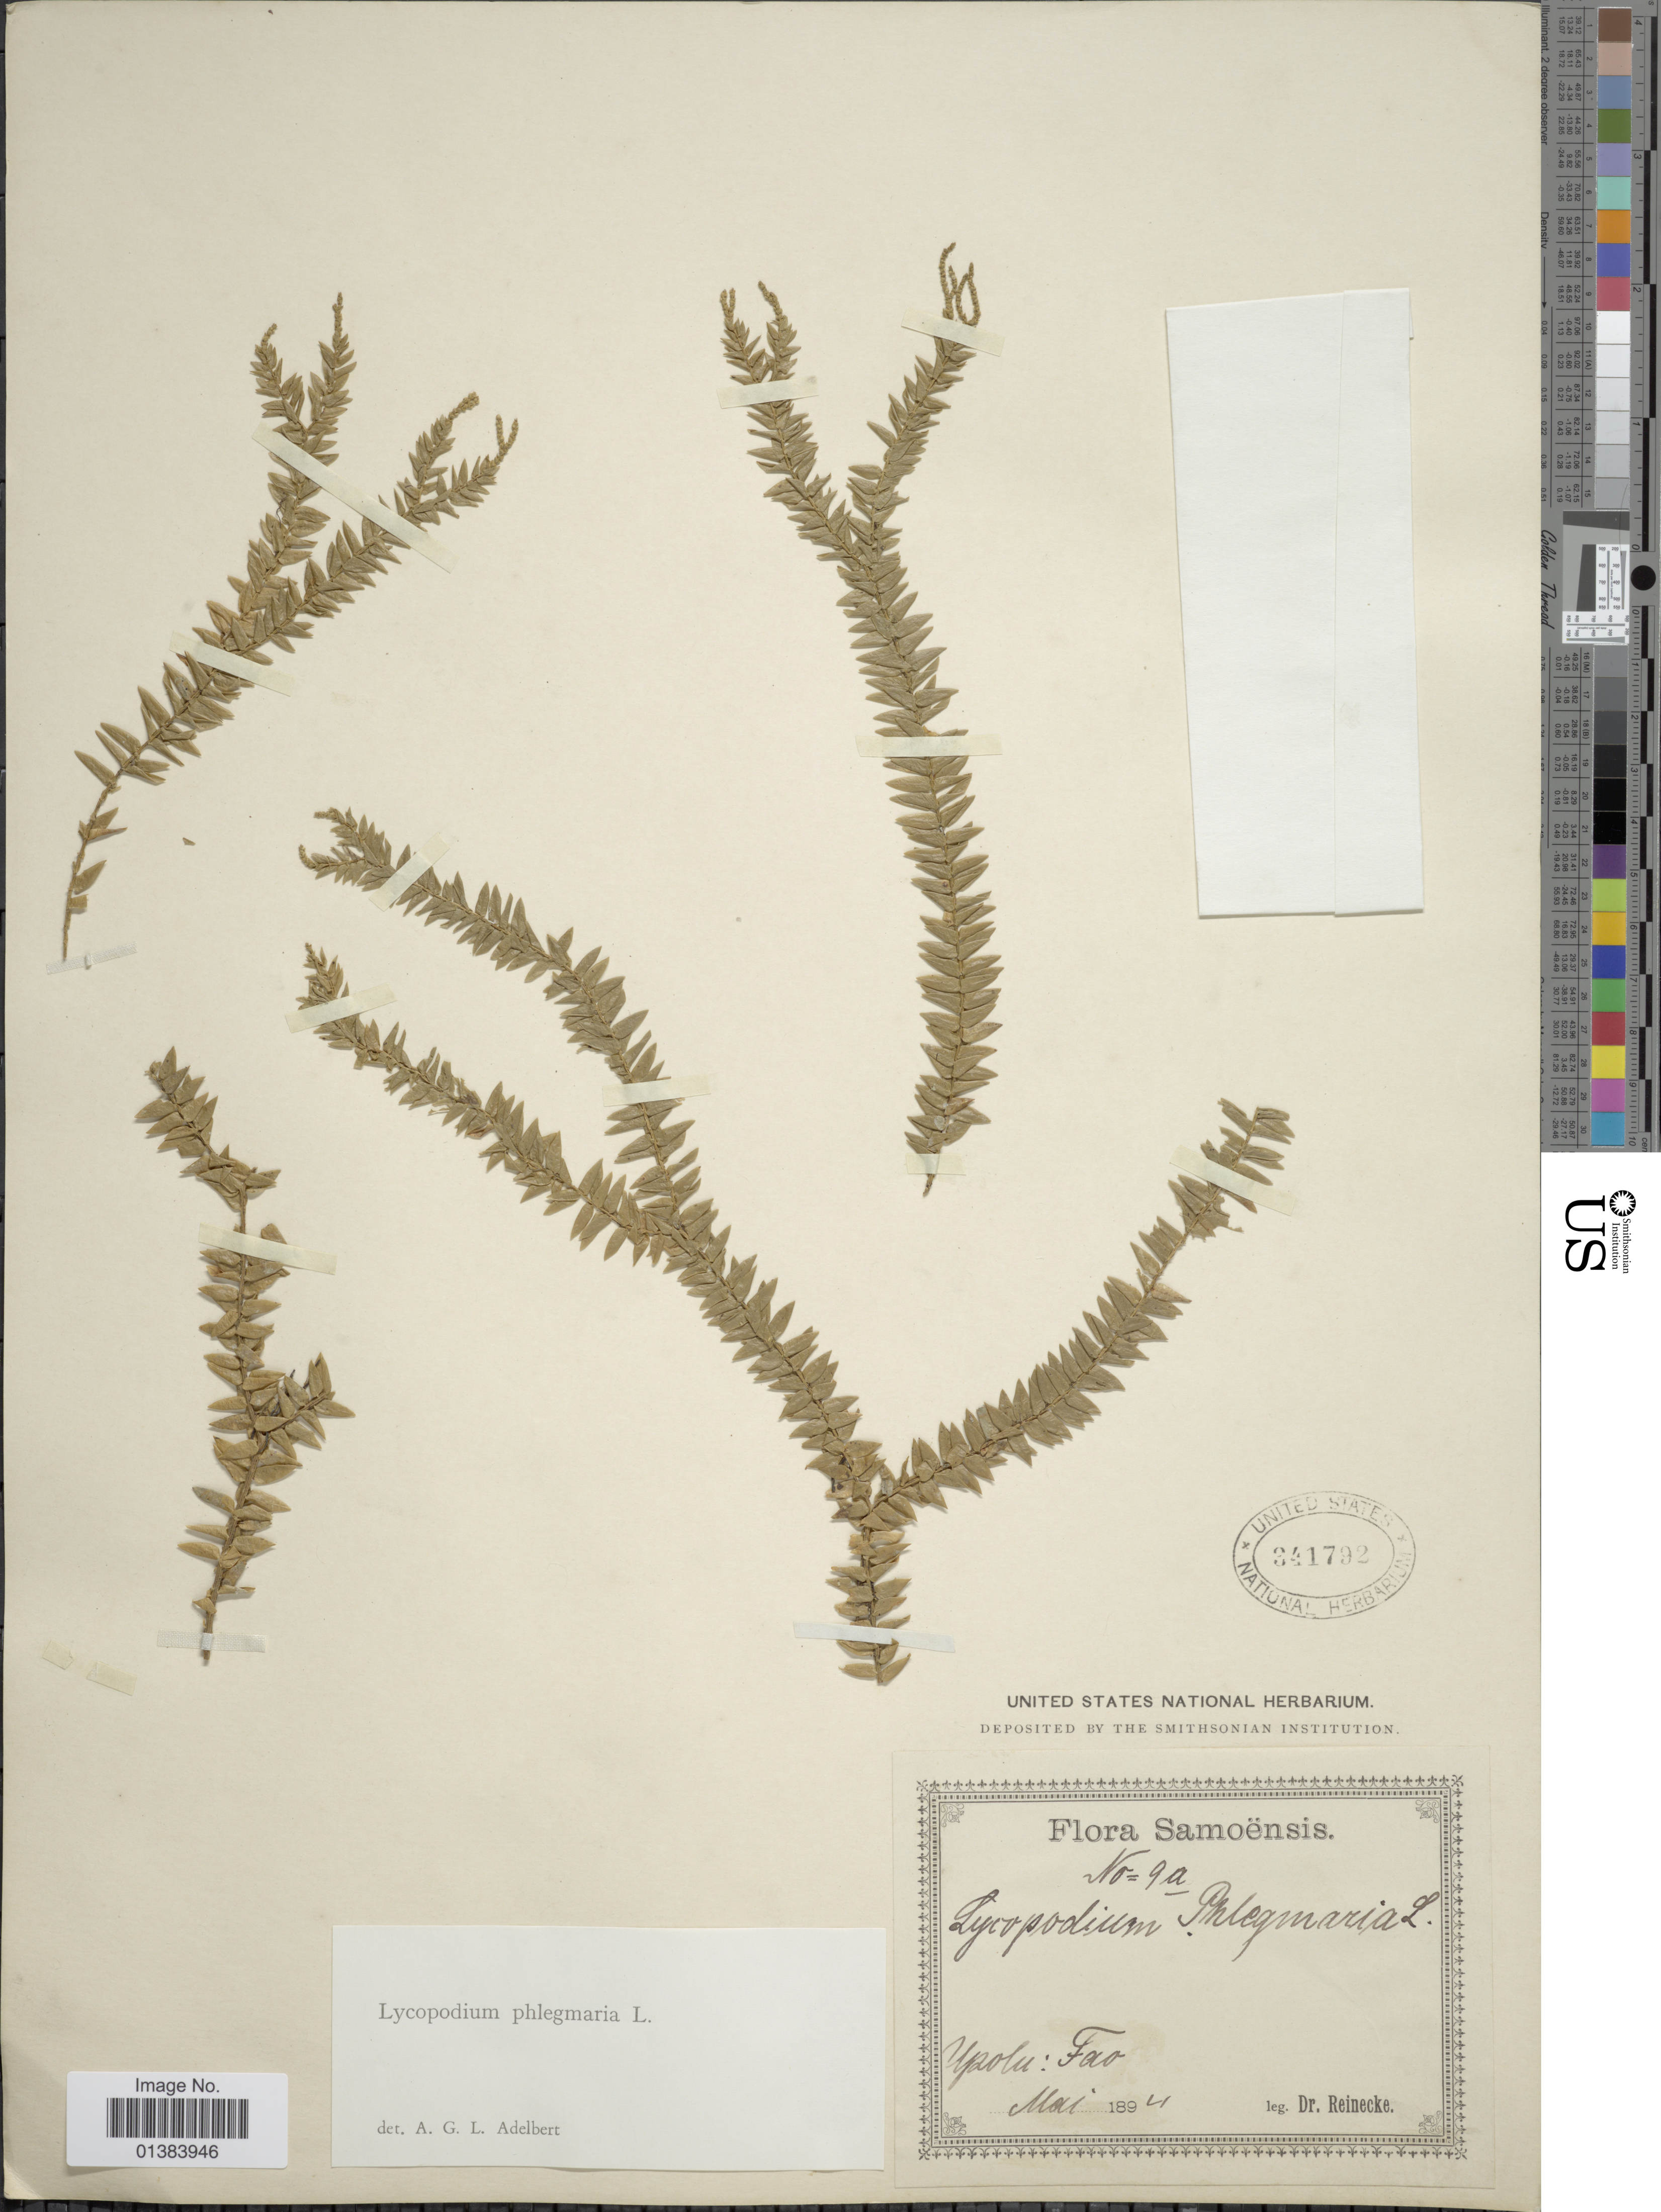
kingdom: Plantae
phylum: Tracheophyta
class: Lycopodiopsida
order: Lycopodiales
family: Lycopodiaceae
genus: Phlegmariurus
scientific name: Phlegmariurus australis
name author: (Willd.) A. R. Field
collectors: -- Reinecke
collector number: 9a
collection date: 1894-05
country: Samoa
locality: Upolu: Fao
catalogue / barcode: US 341792